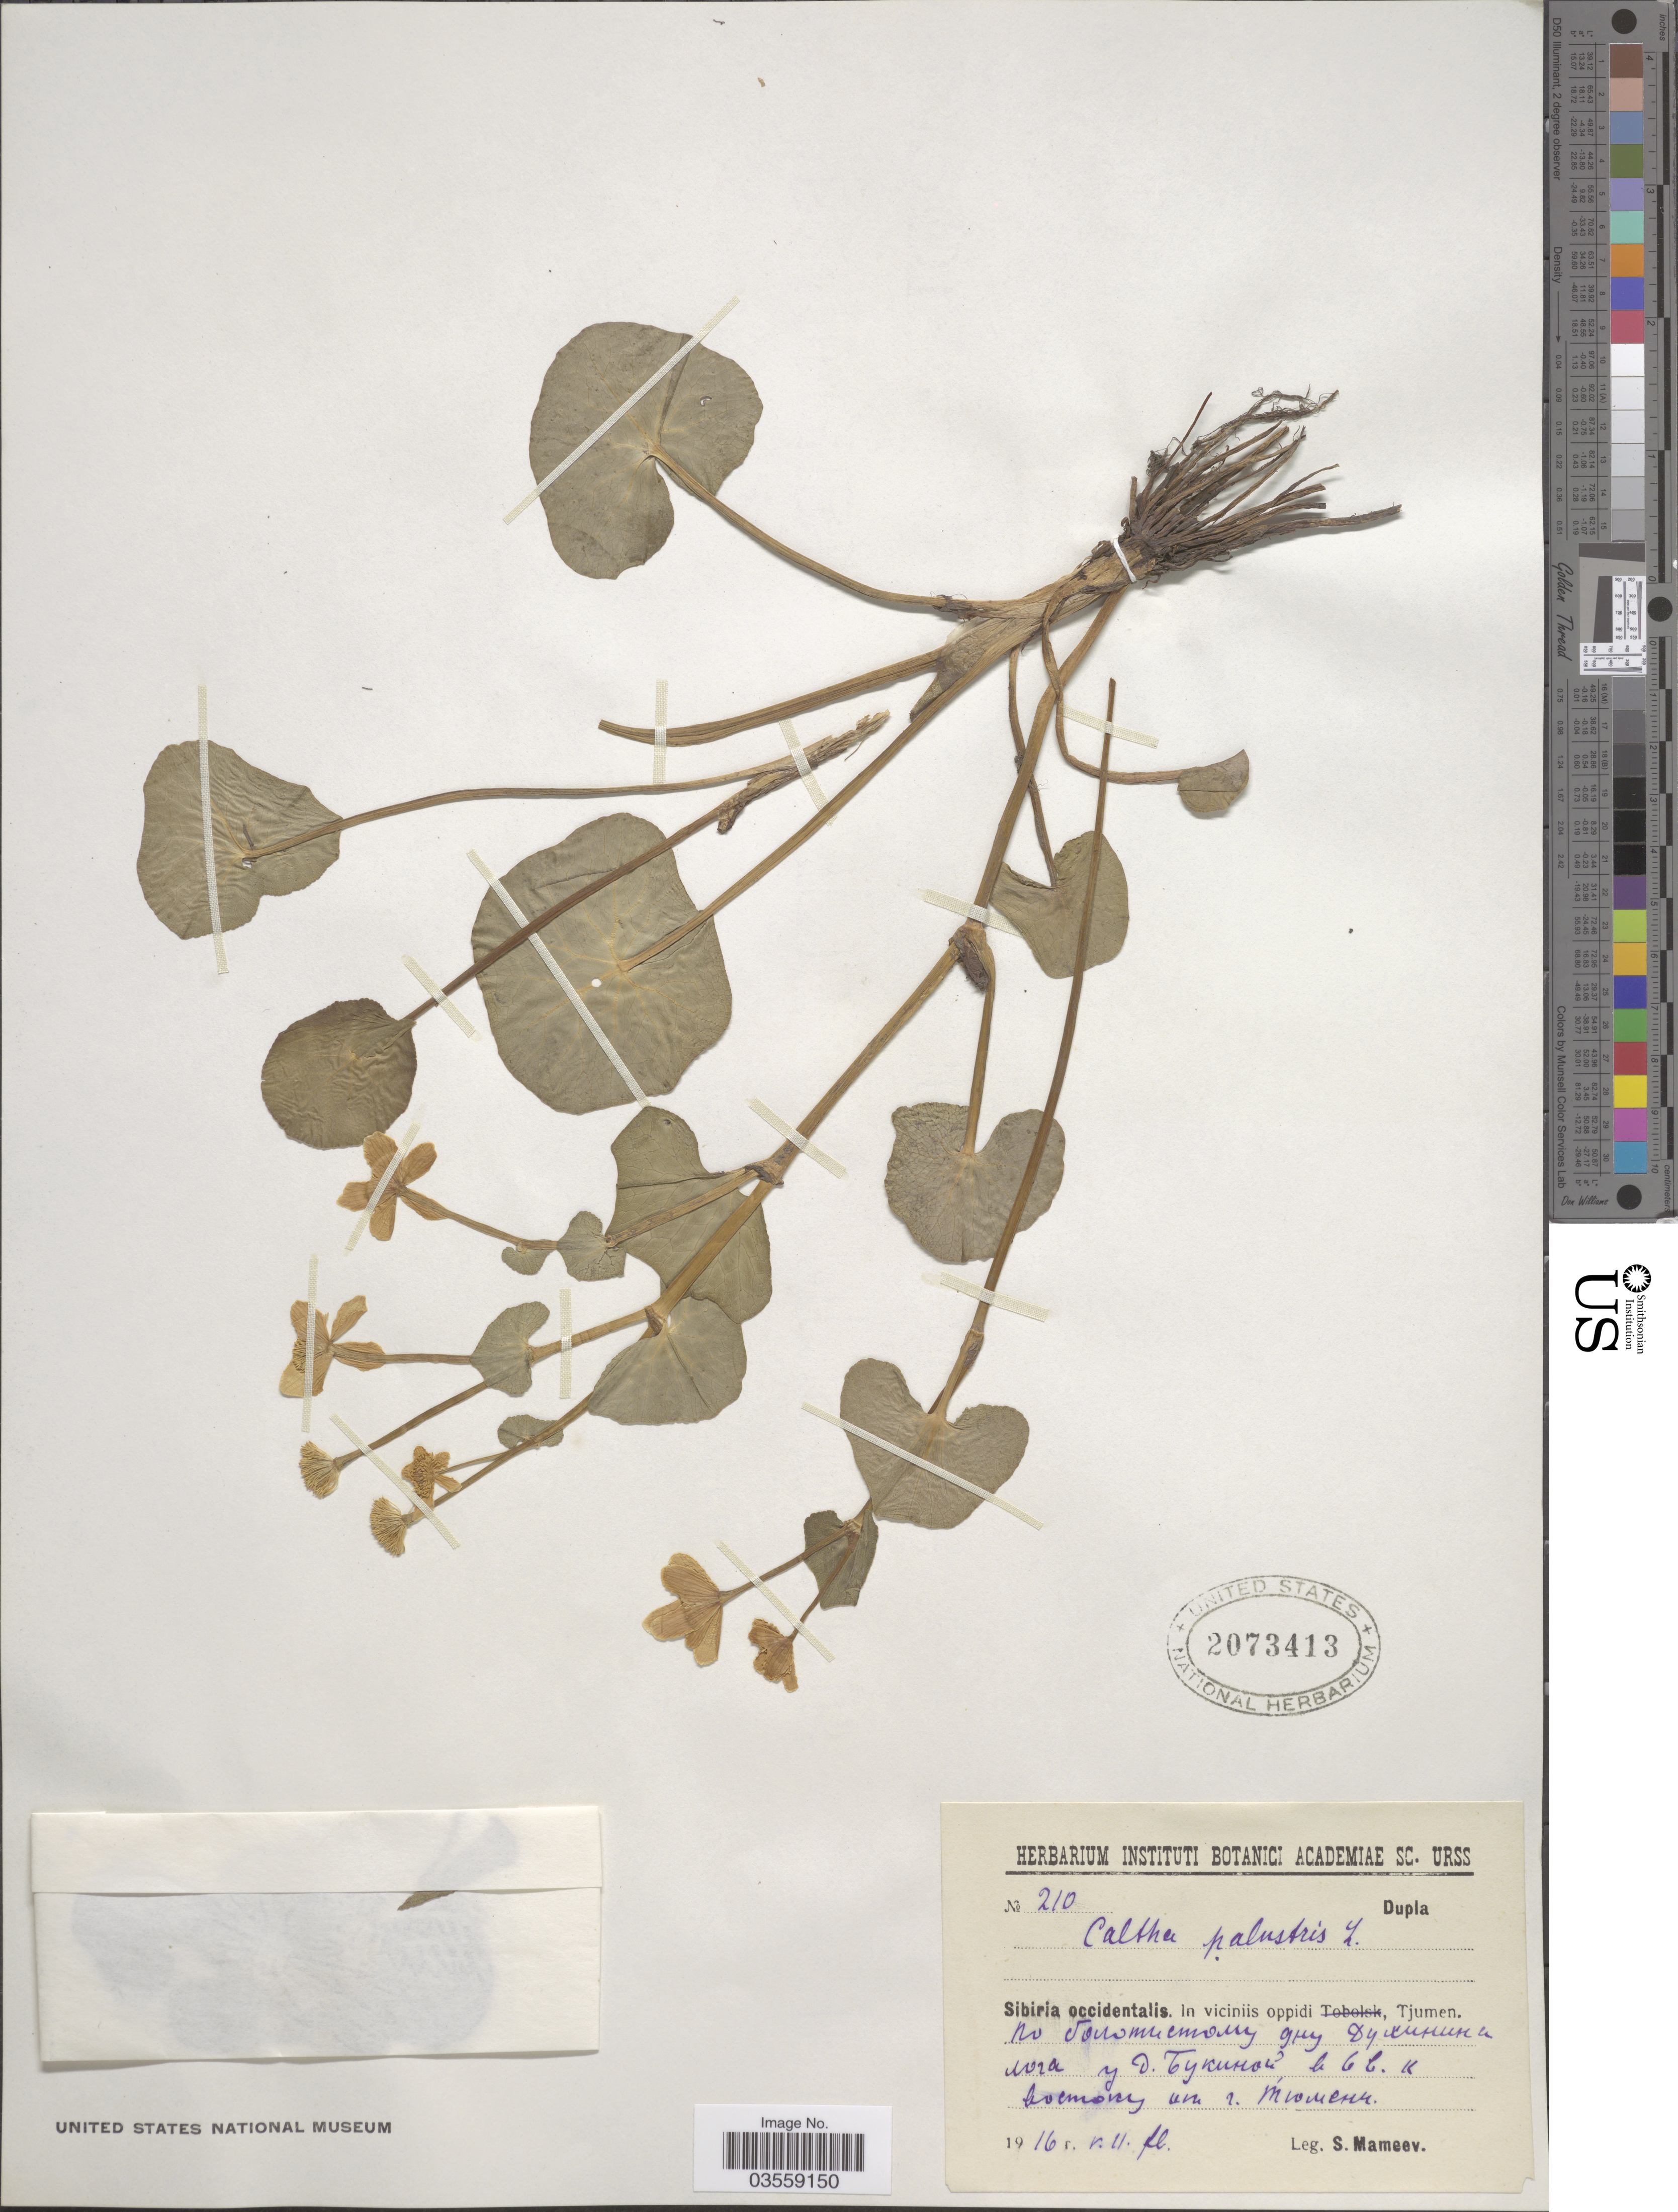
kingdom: Plantae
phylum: Tracheophyta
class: Magnoliopsida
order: Ranunculales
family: Ranunculaceae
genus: Caltha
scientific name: Caltha palustris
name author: L.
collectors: S. Mameev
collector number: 210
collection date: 1916-05-11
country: Russian Federation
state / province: Tyumen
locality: Sibiria occidentalis. In viciniis oppidi, Tjumen. X.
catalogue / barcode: US 2073413